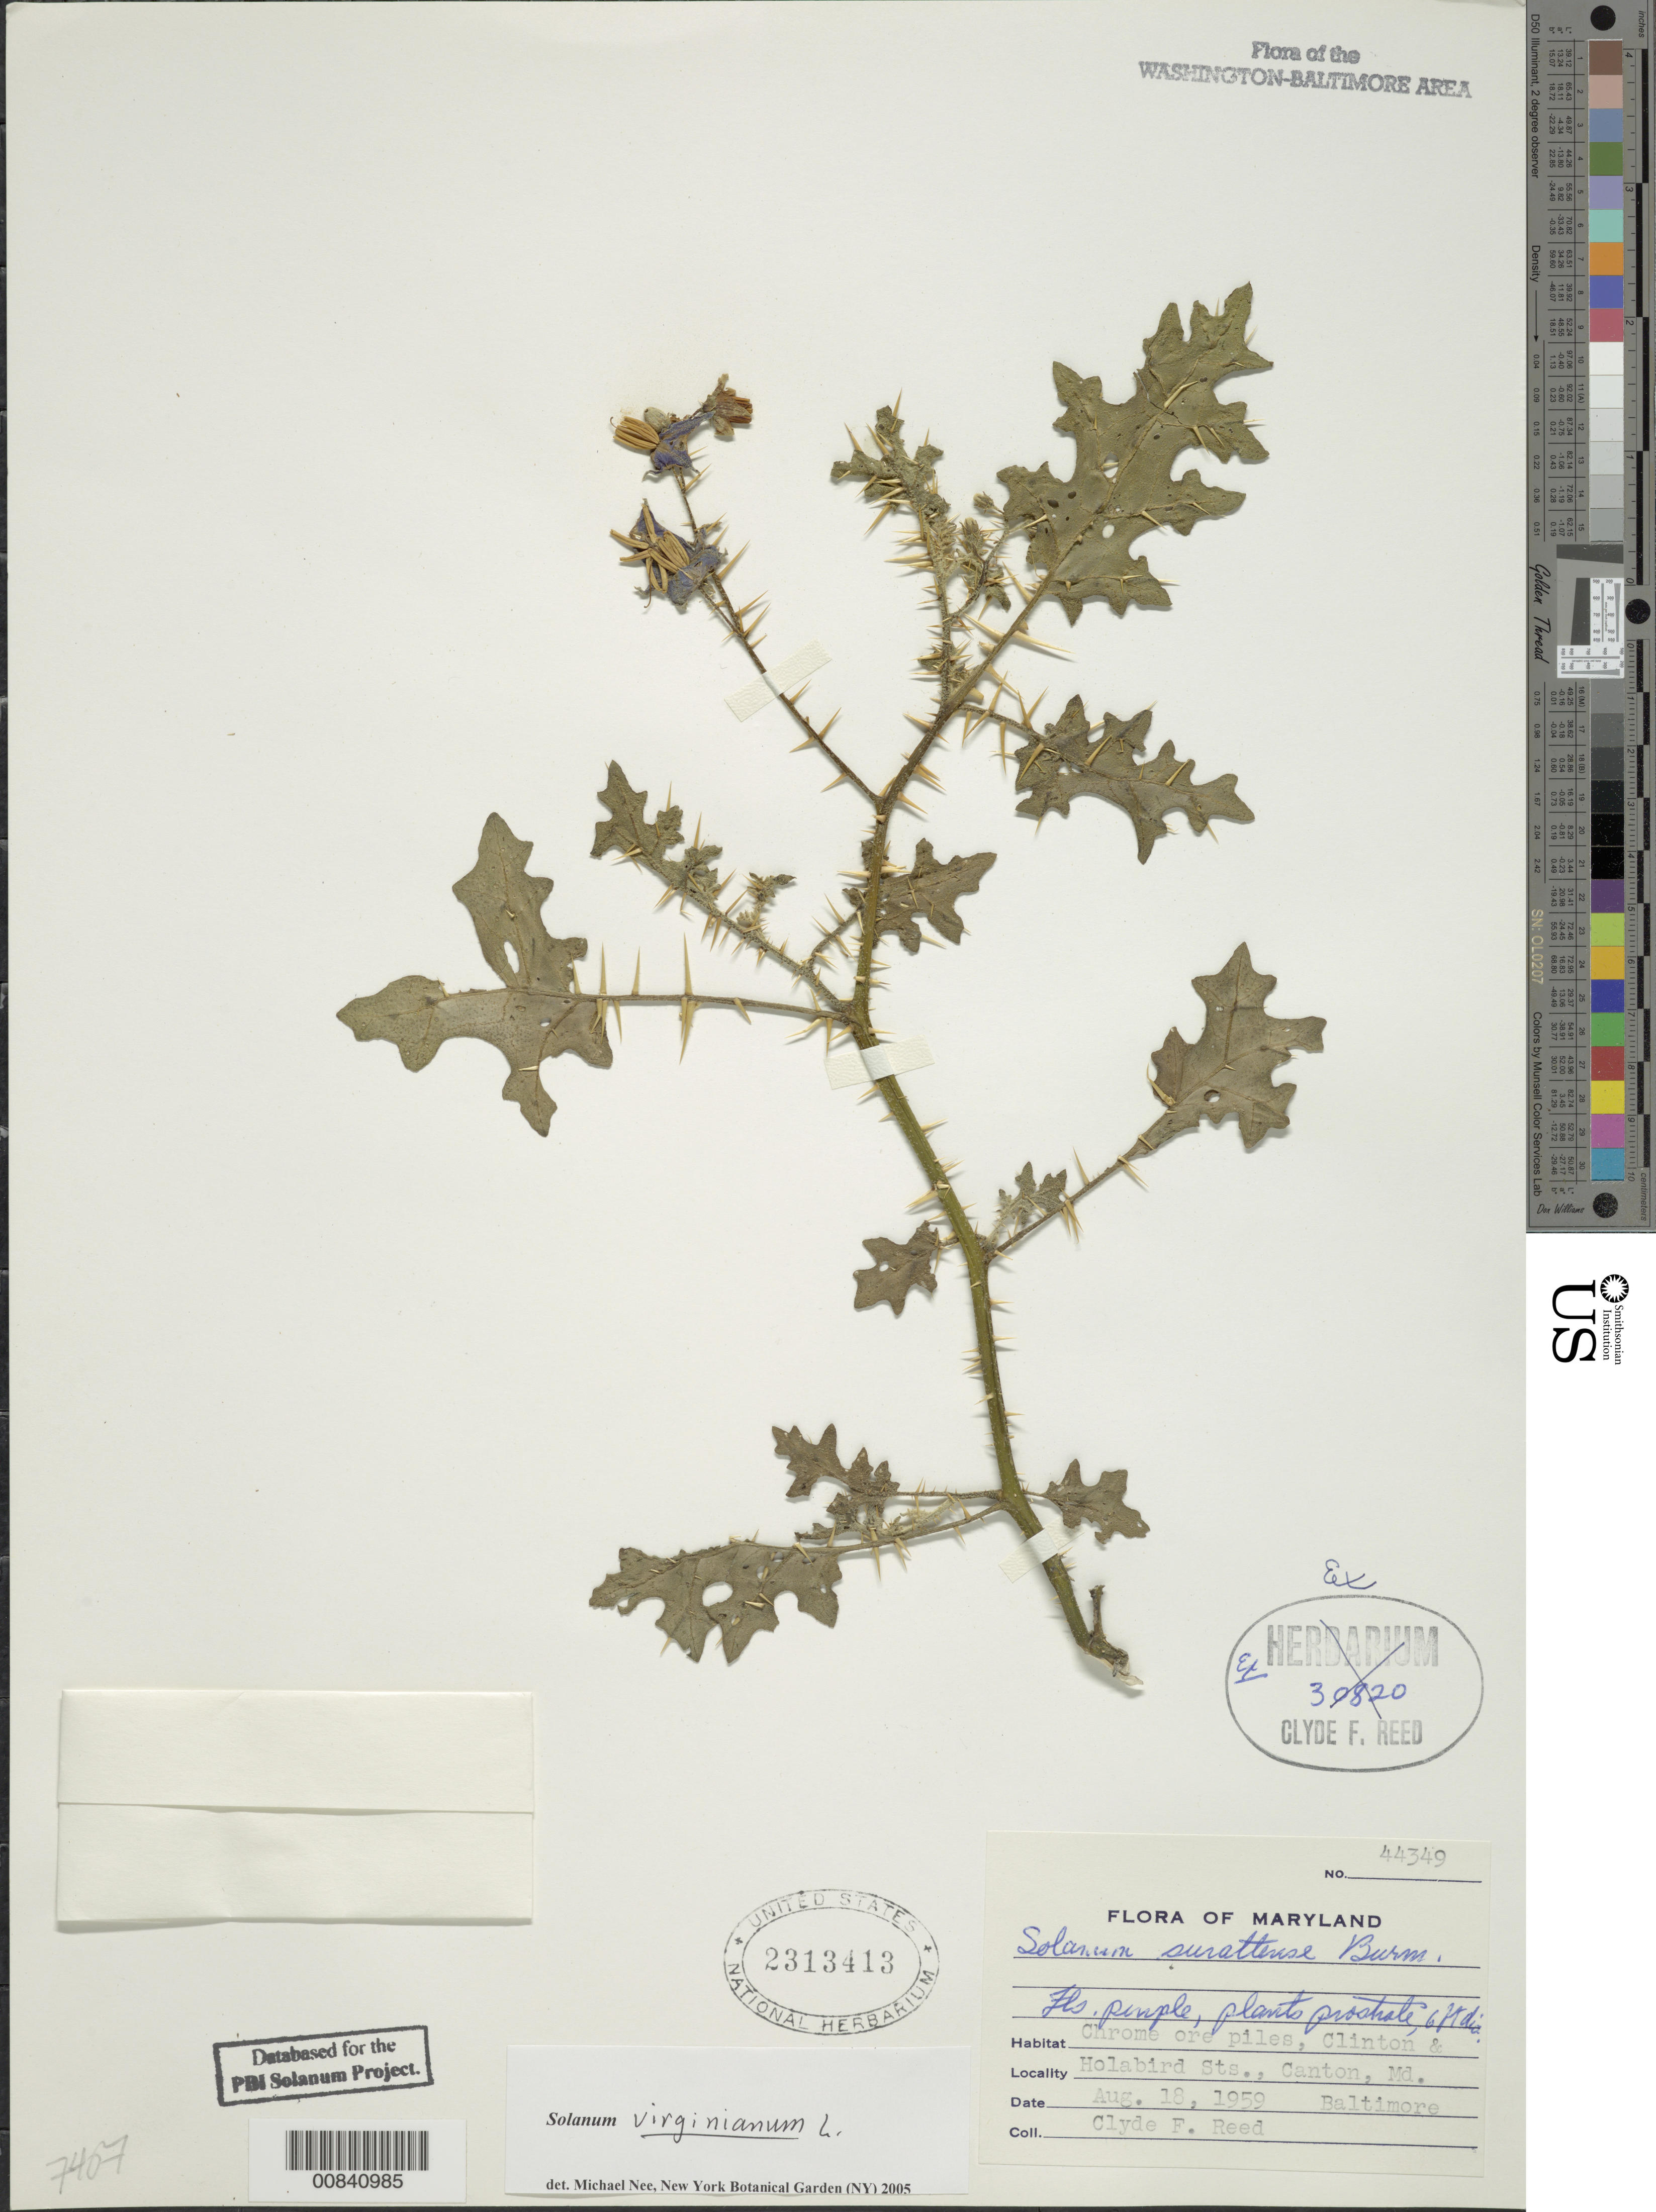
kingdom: Plantae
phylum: Tracheophyta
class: Magnoliopsida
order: Solanales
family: Solanaceae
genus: Solanum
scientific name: Solanum virginianum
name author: L.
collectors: C. F. Reed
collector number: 44349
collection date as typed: Aug. 18, 1959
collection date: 1959-08-18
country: United States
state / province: Maryland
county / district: Baltimore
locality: Chrome ore piles, Clinton and Holabird Sts., Canton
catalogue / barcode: US 2313413